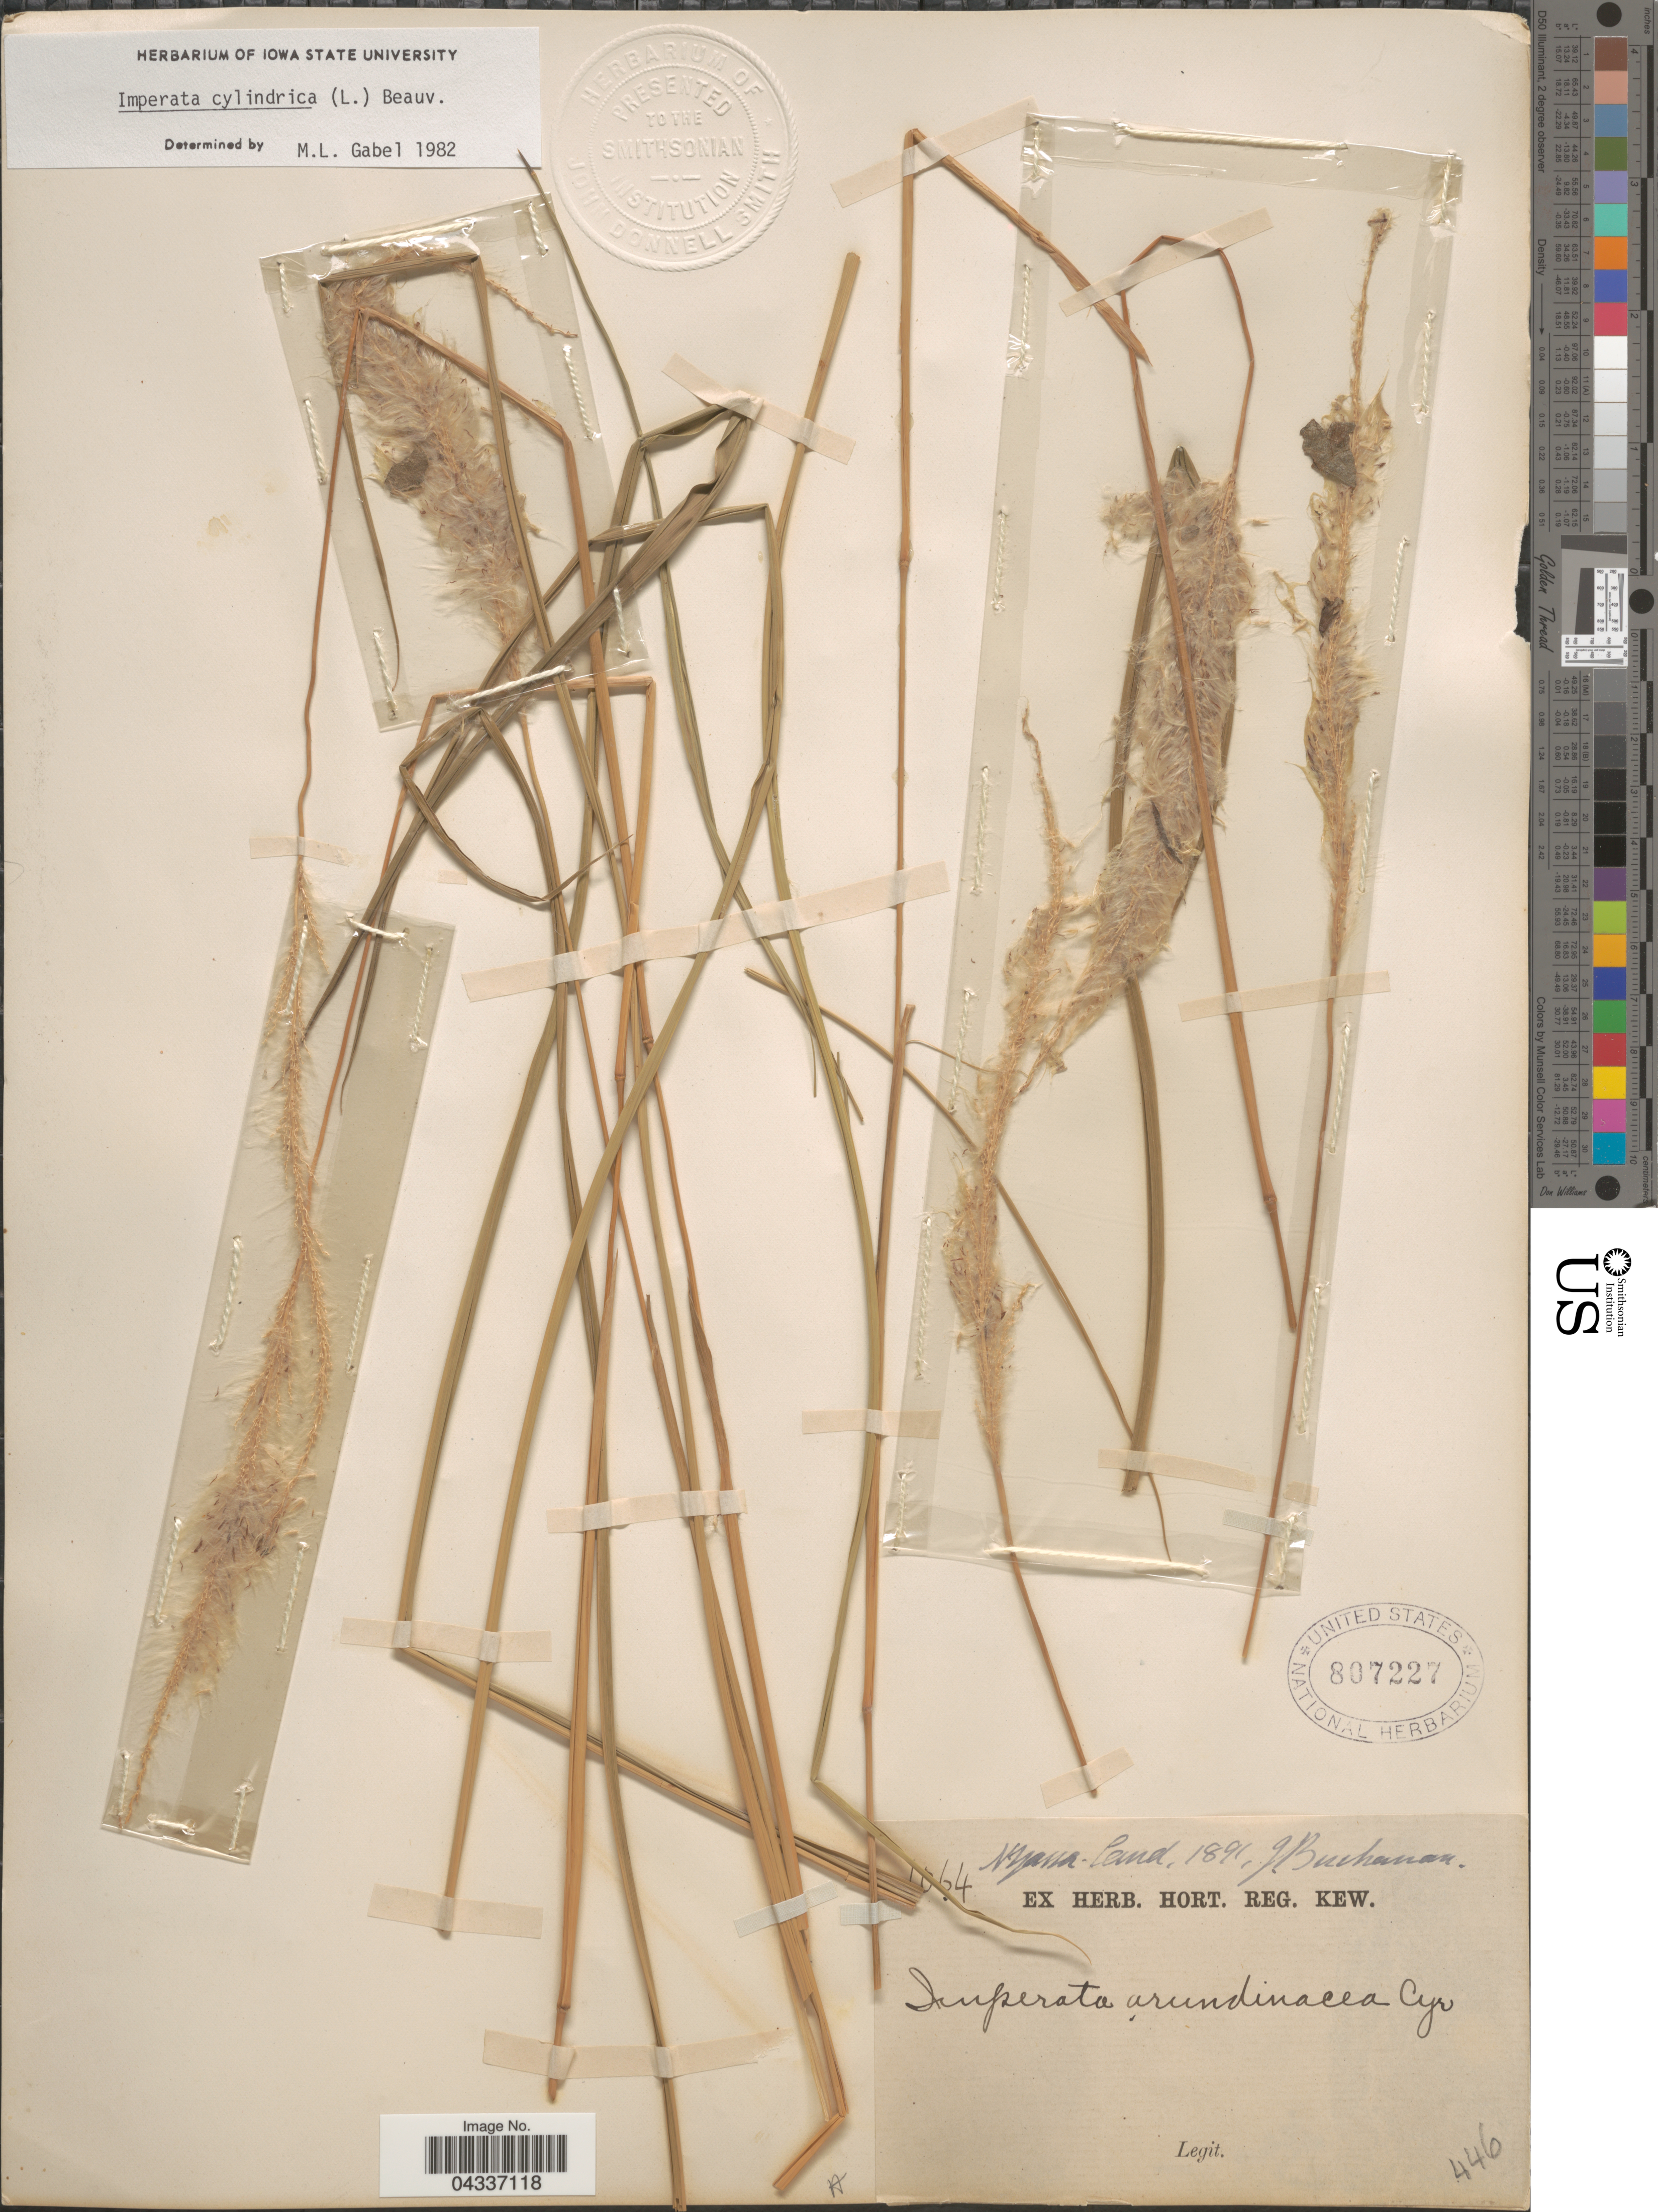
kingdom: Plantae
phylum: Tracheophyta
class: Liliopsida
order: Poales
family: Poaceae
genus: Imperata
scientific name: Imperata cylindrica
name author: (L.) P. Beauv.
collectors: J. Buchanan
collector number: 1064*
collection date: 1891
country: Malawi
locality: Nyassa-land.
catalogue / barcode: US 807227